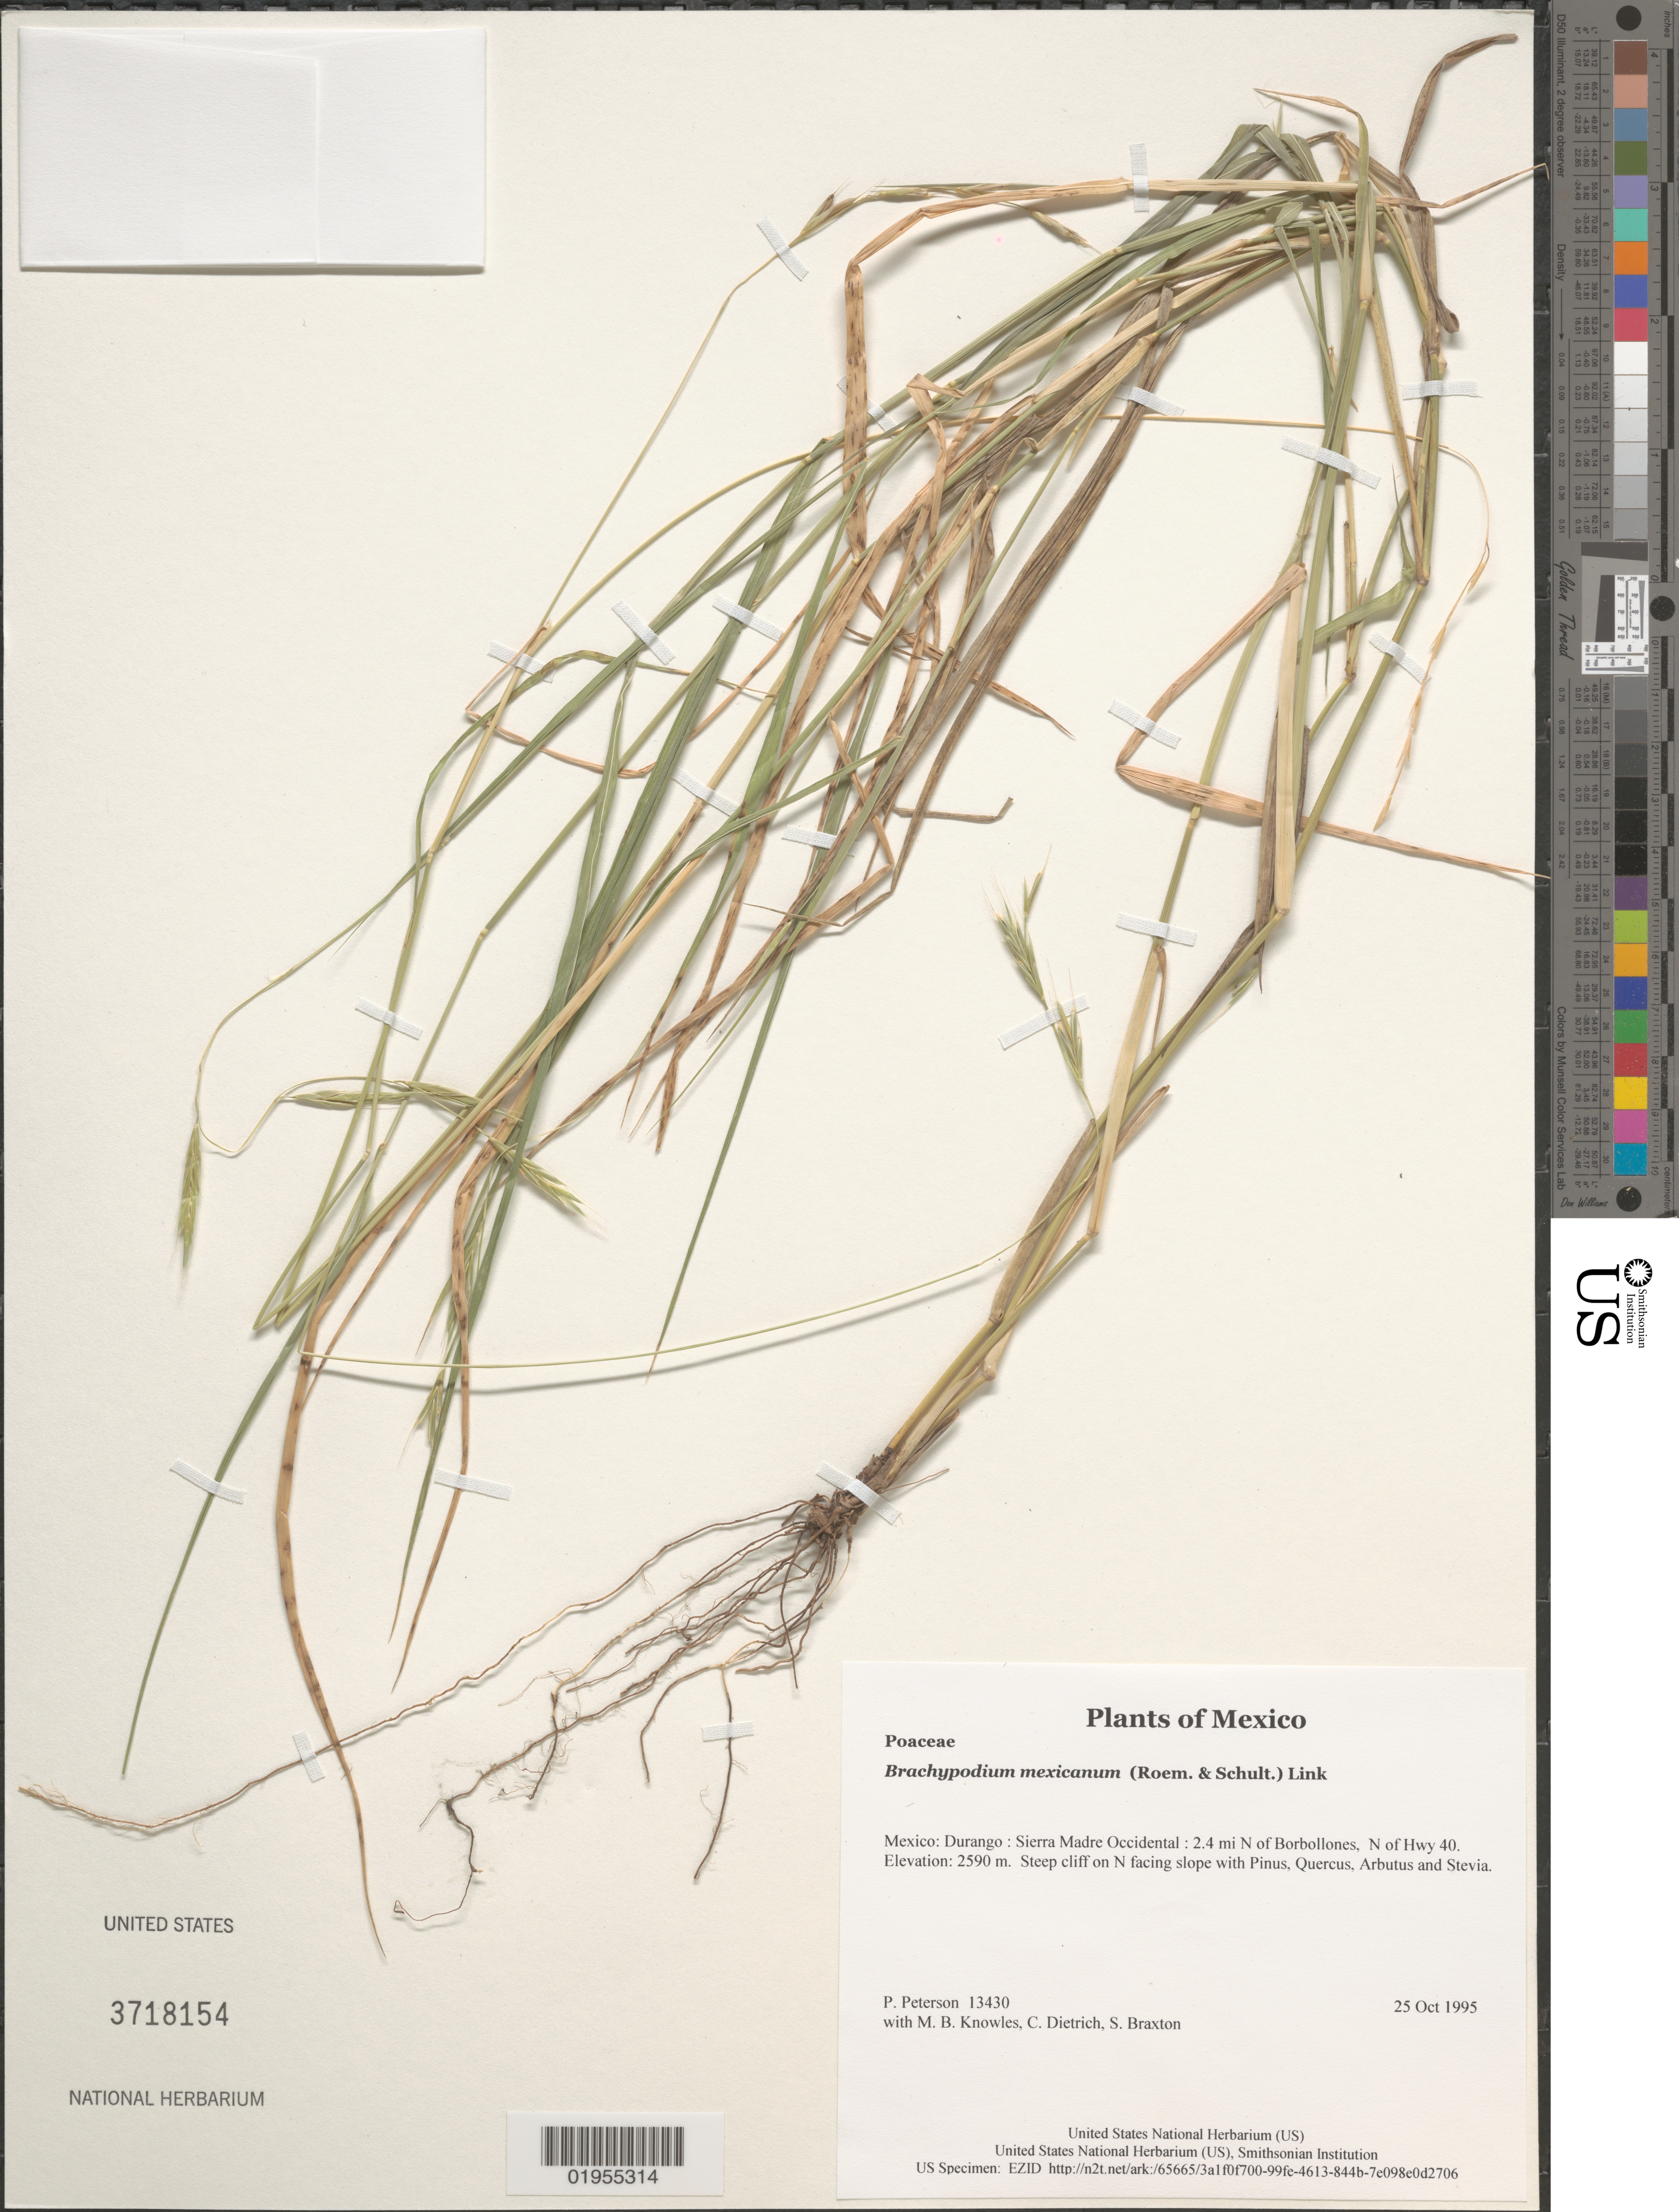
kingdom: Plantae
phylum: Tracheophyta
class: Liliopsida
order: Poales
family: Poaceae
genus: Brachypodium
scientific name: Brachypodium mexicanum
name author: (Roem. & Schult.) Link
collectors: P. M. Peterson, M. B. Knowles, C. Dietrich & S. Braxton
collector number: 13430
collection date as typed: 25 Oct 1995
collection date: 1995-10-25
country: Mexico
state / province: Durango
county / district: Sierra Madre Occidental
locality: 2.4 mi N of Borbollones, N of Hwy 40.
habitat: Steep cliff on N facing slope with Pinus, Quercus, Arbutus and Stevia.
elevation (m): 2590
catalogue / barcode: US 3718154